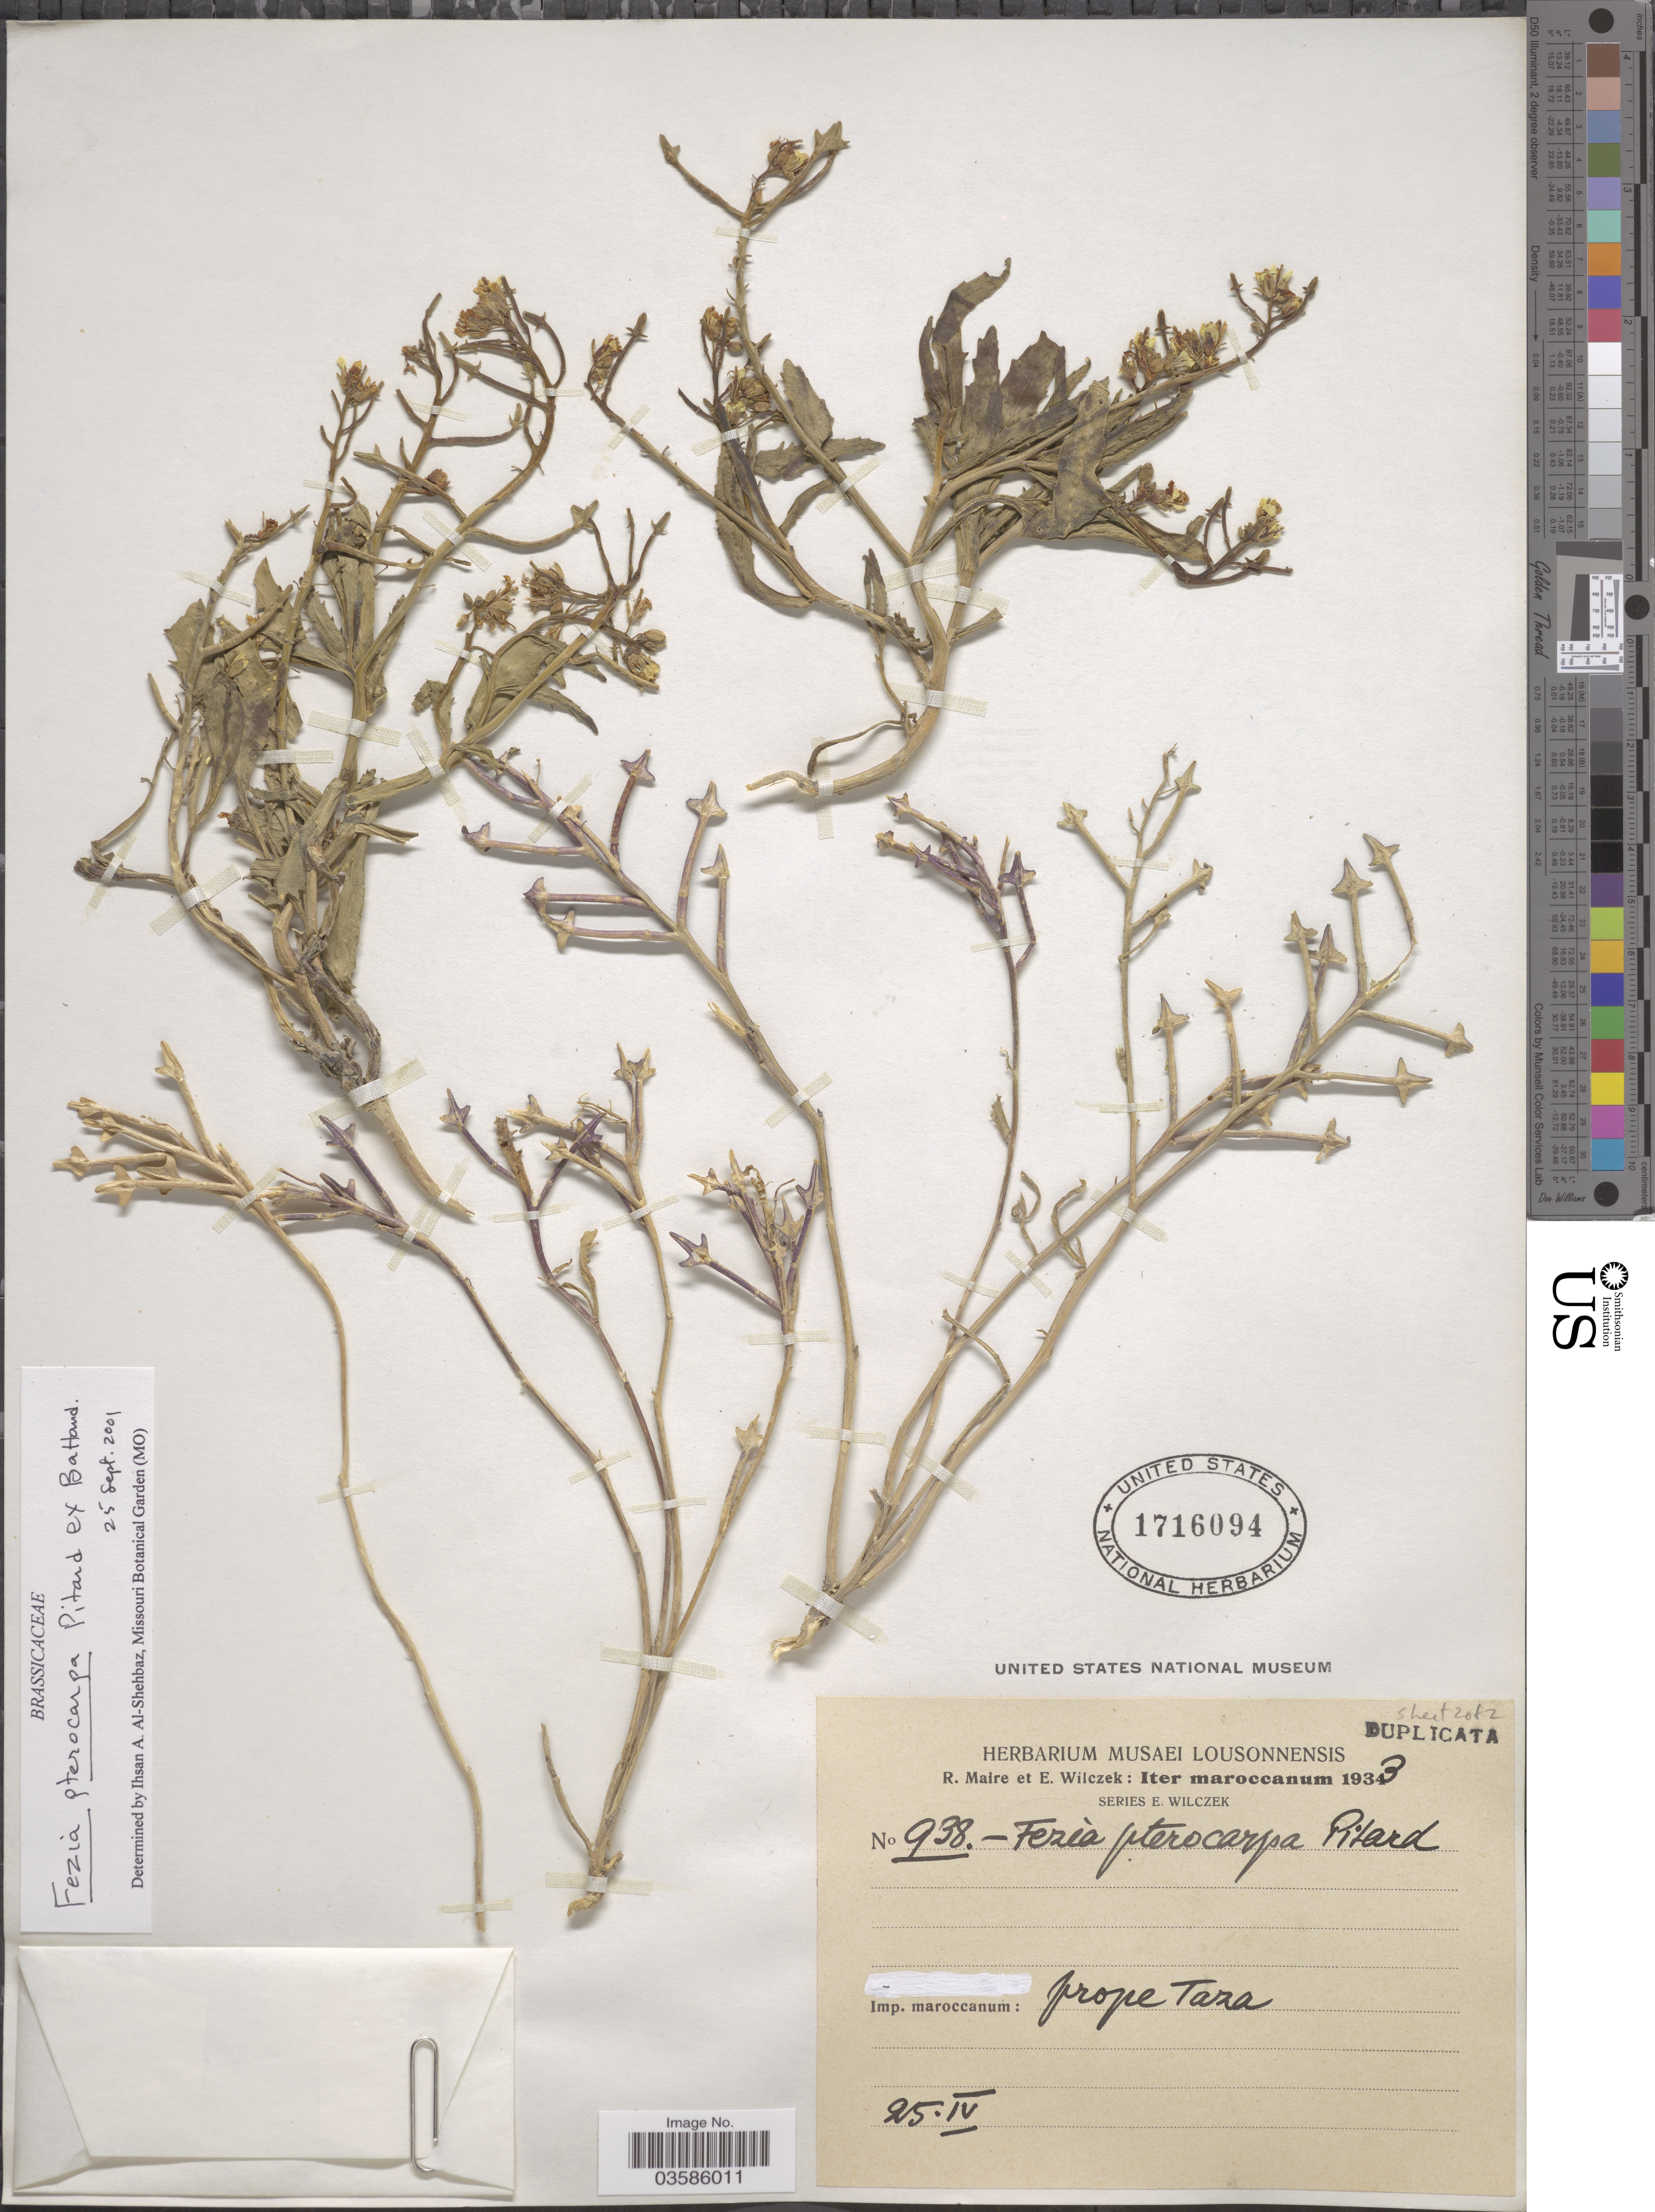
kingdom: Plantae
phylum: Tracheophyta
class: Magnoliopsida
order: Brassicales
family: Brassicaceae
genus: Fezia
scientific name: Fezia pterocarpa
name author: Pit.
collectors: R. Maire & E. Wilczek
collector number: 938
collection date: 1933-04-25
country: Morocco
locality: Imp. maroccanum: prope Taza.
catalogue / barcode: US 1716094